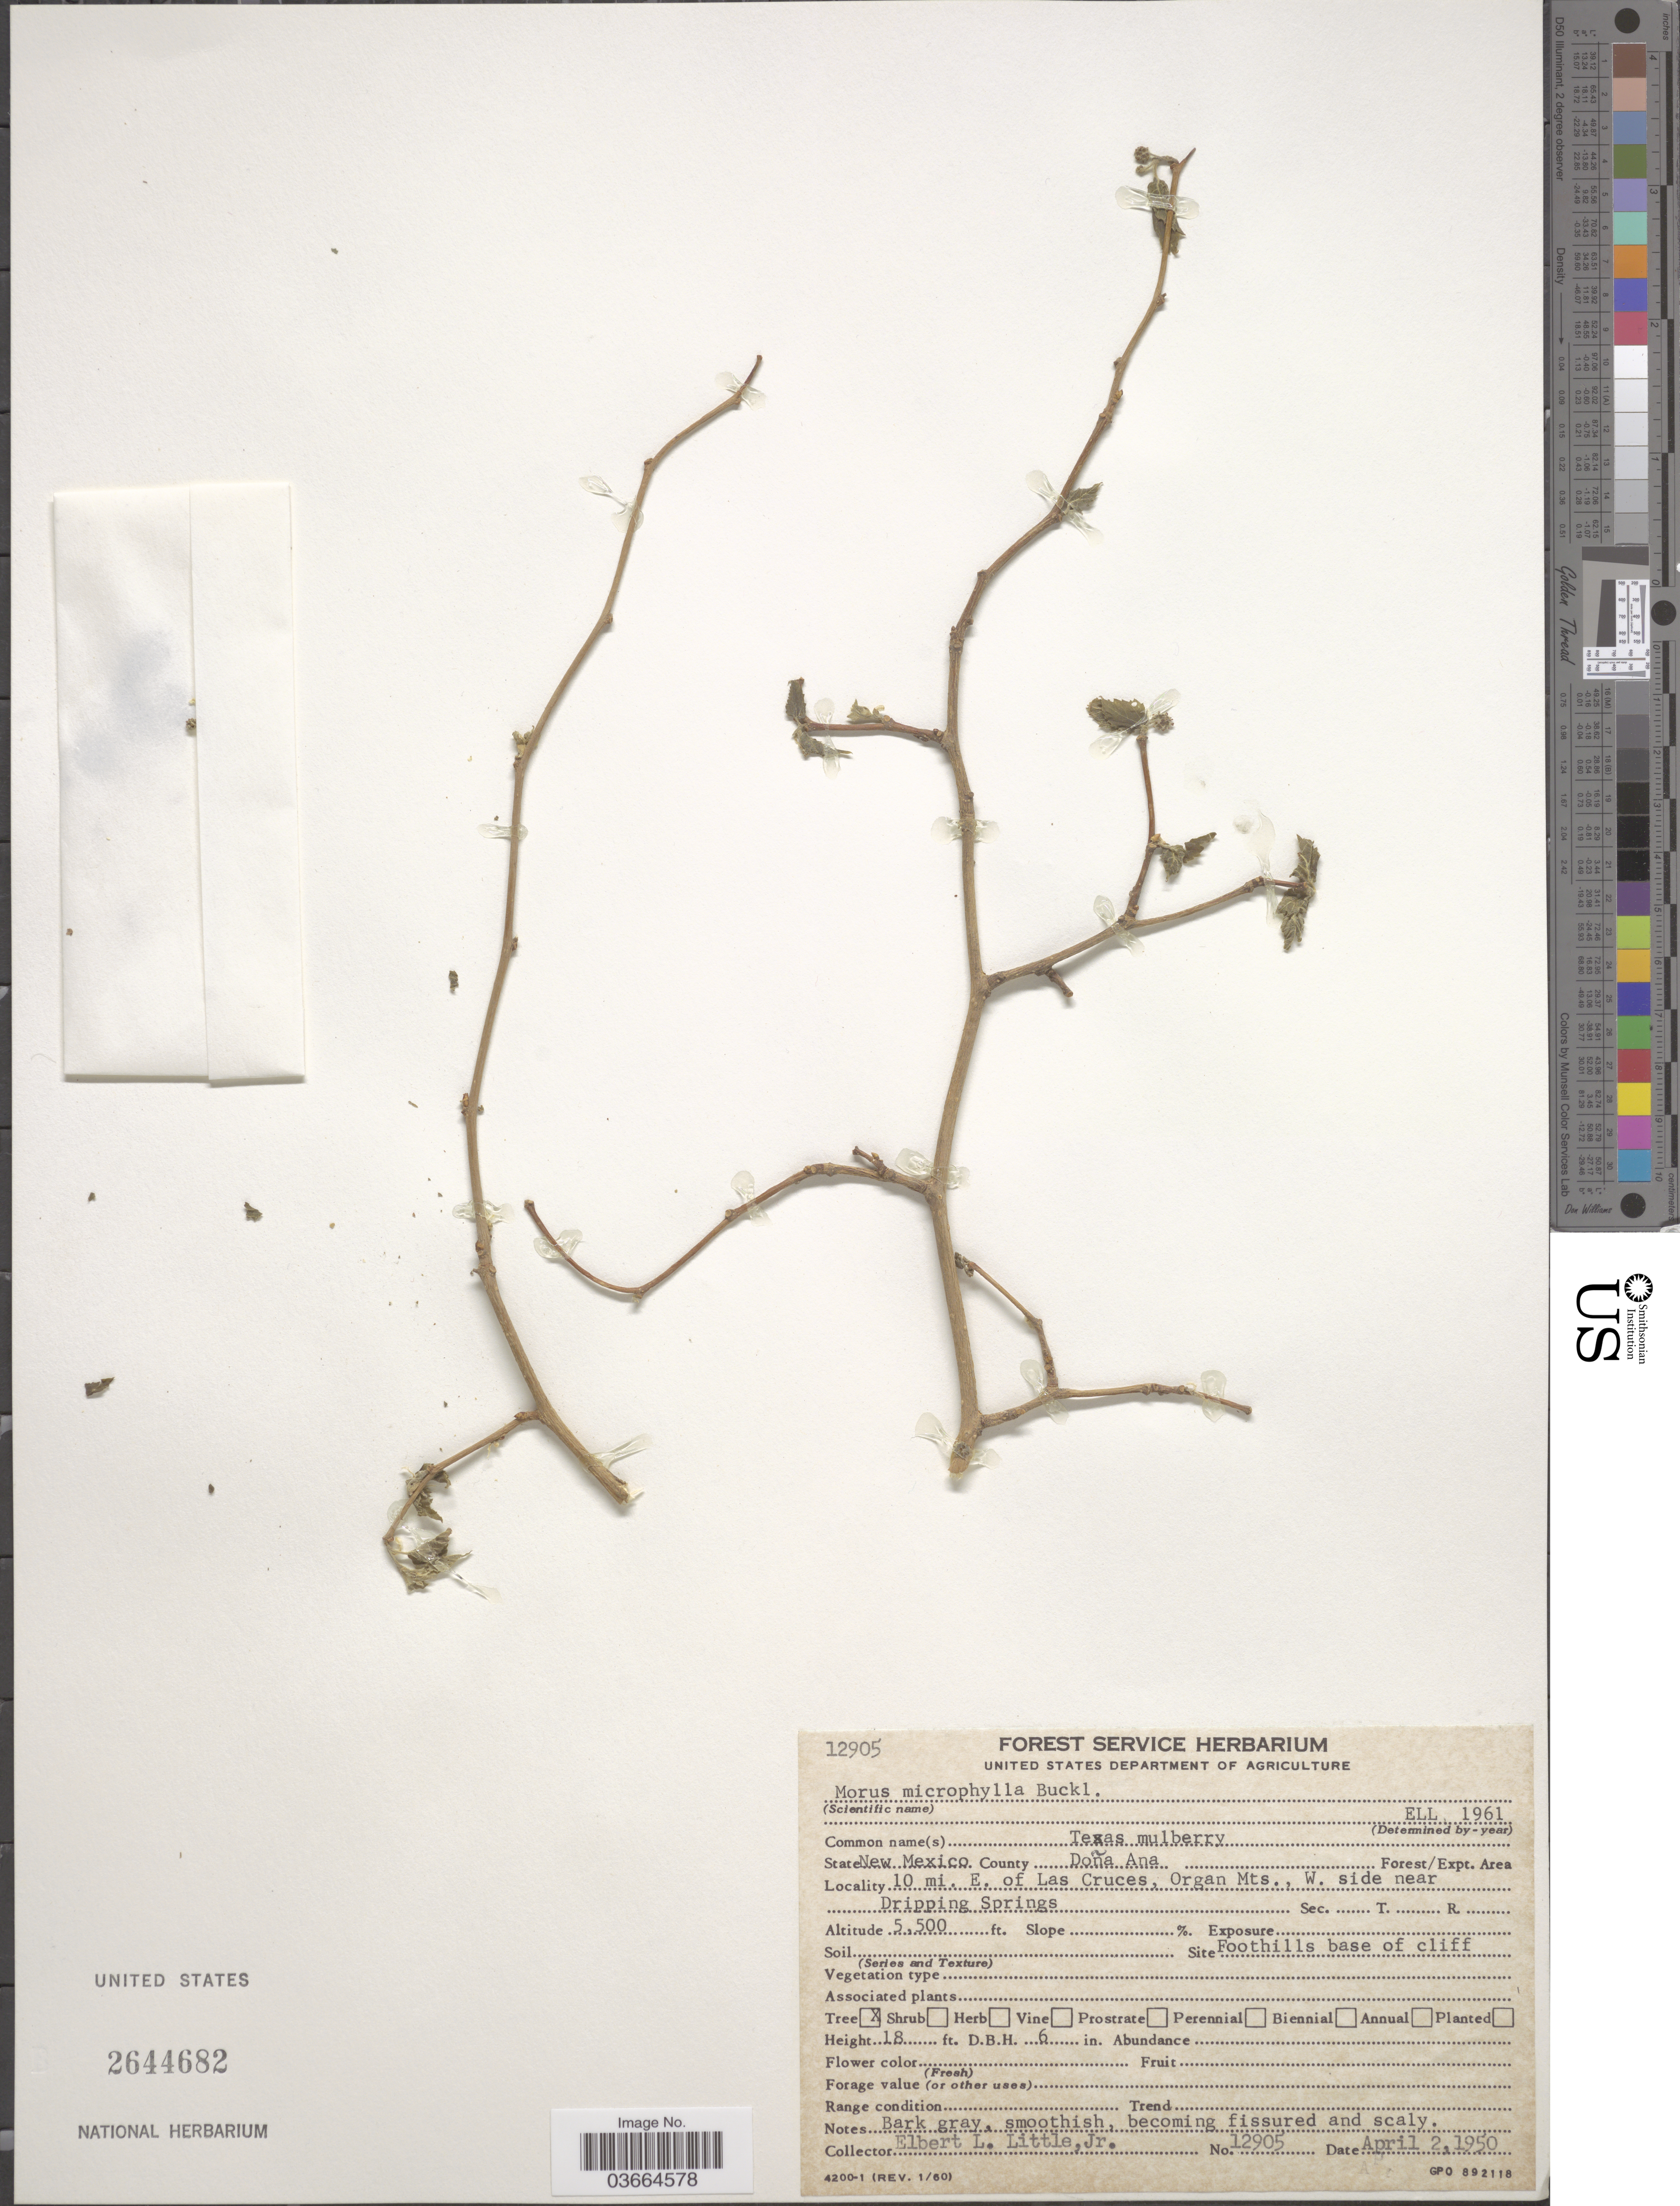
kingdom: Plantae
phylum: Tracheophyta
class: Magnoliopsida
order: Rosales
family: Moraceae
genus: Morus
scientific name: Morus microphylla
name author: Buckley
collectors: E. L. Little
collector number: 12905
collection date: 1950-04-02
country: United States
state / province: New Mexico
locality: County Doña Ana. 10 mi. E. of Las Cruces, Organ Mts., W. side near Dripping Springs.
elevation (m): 1676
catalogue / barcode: US 2644682